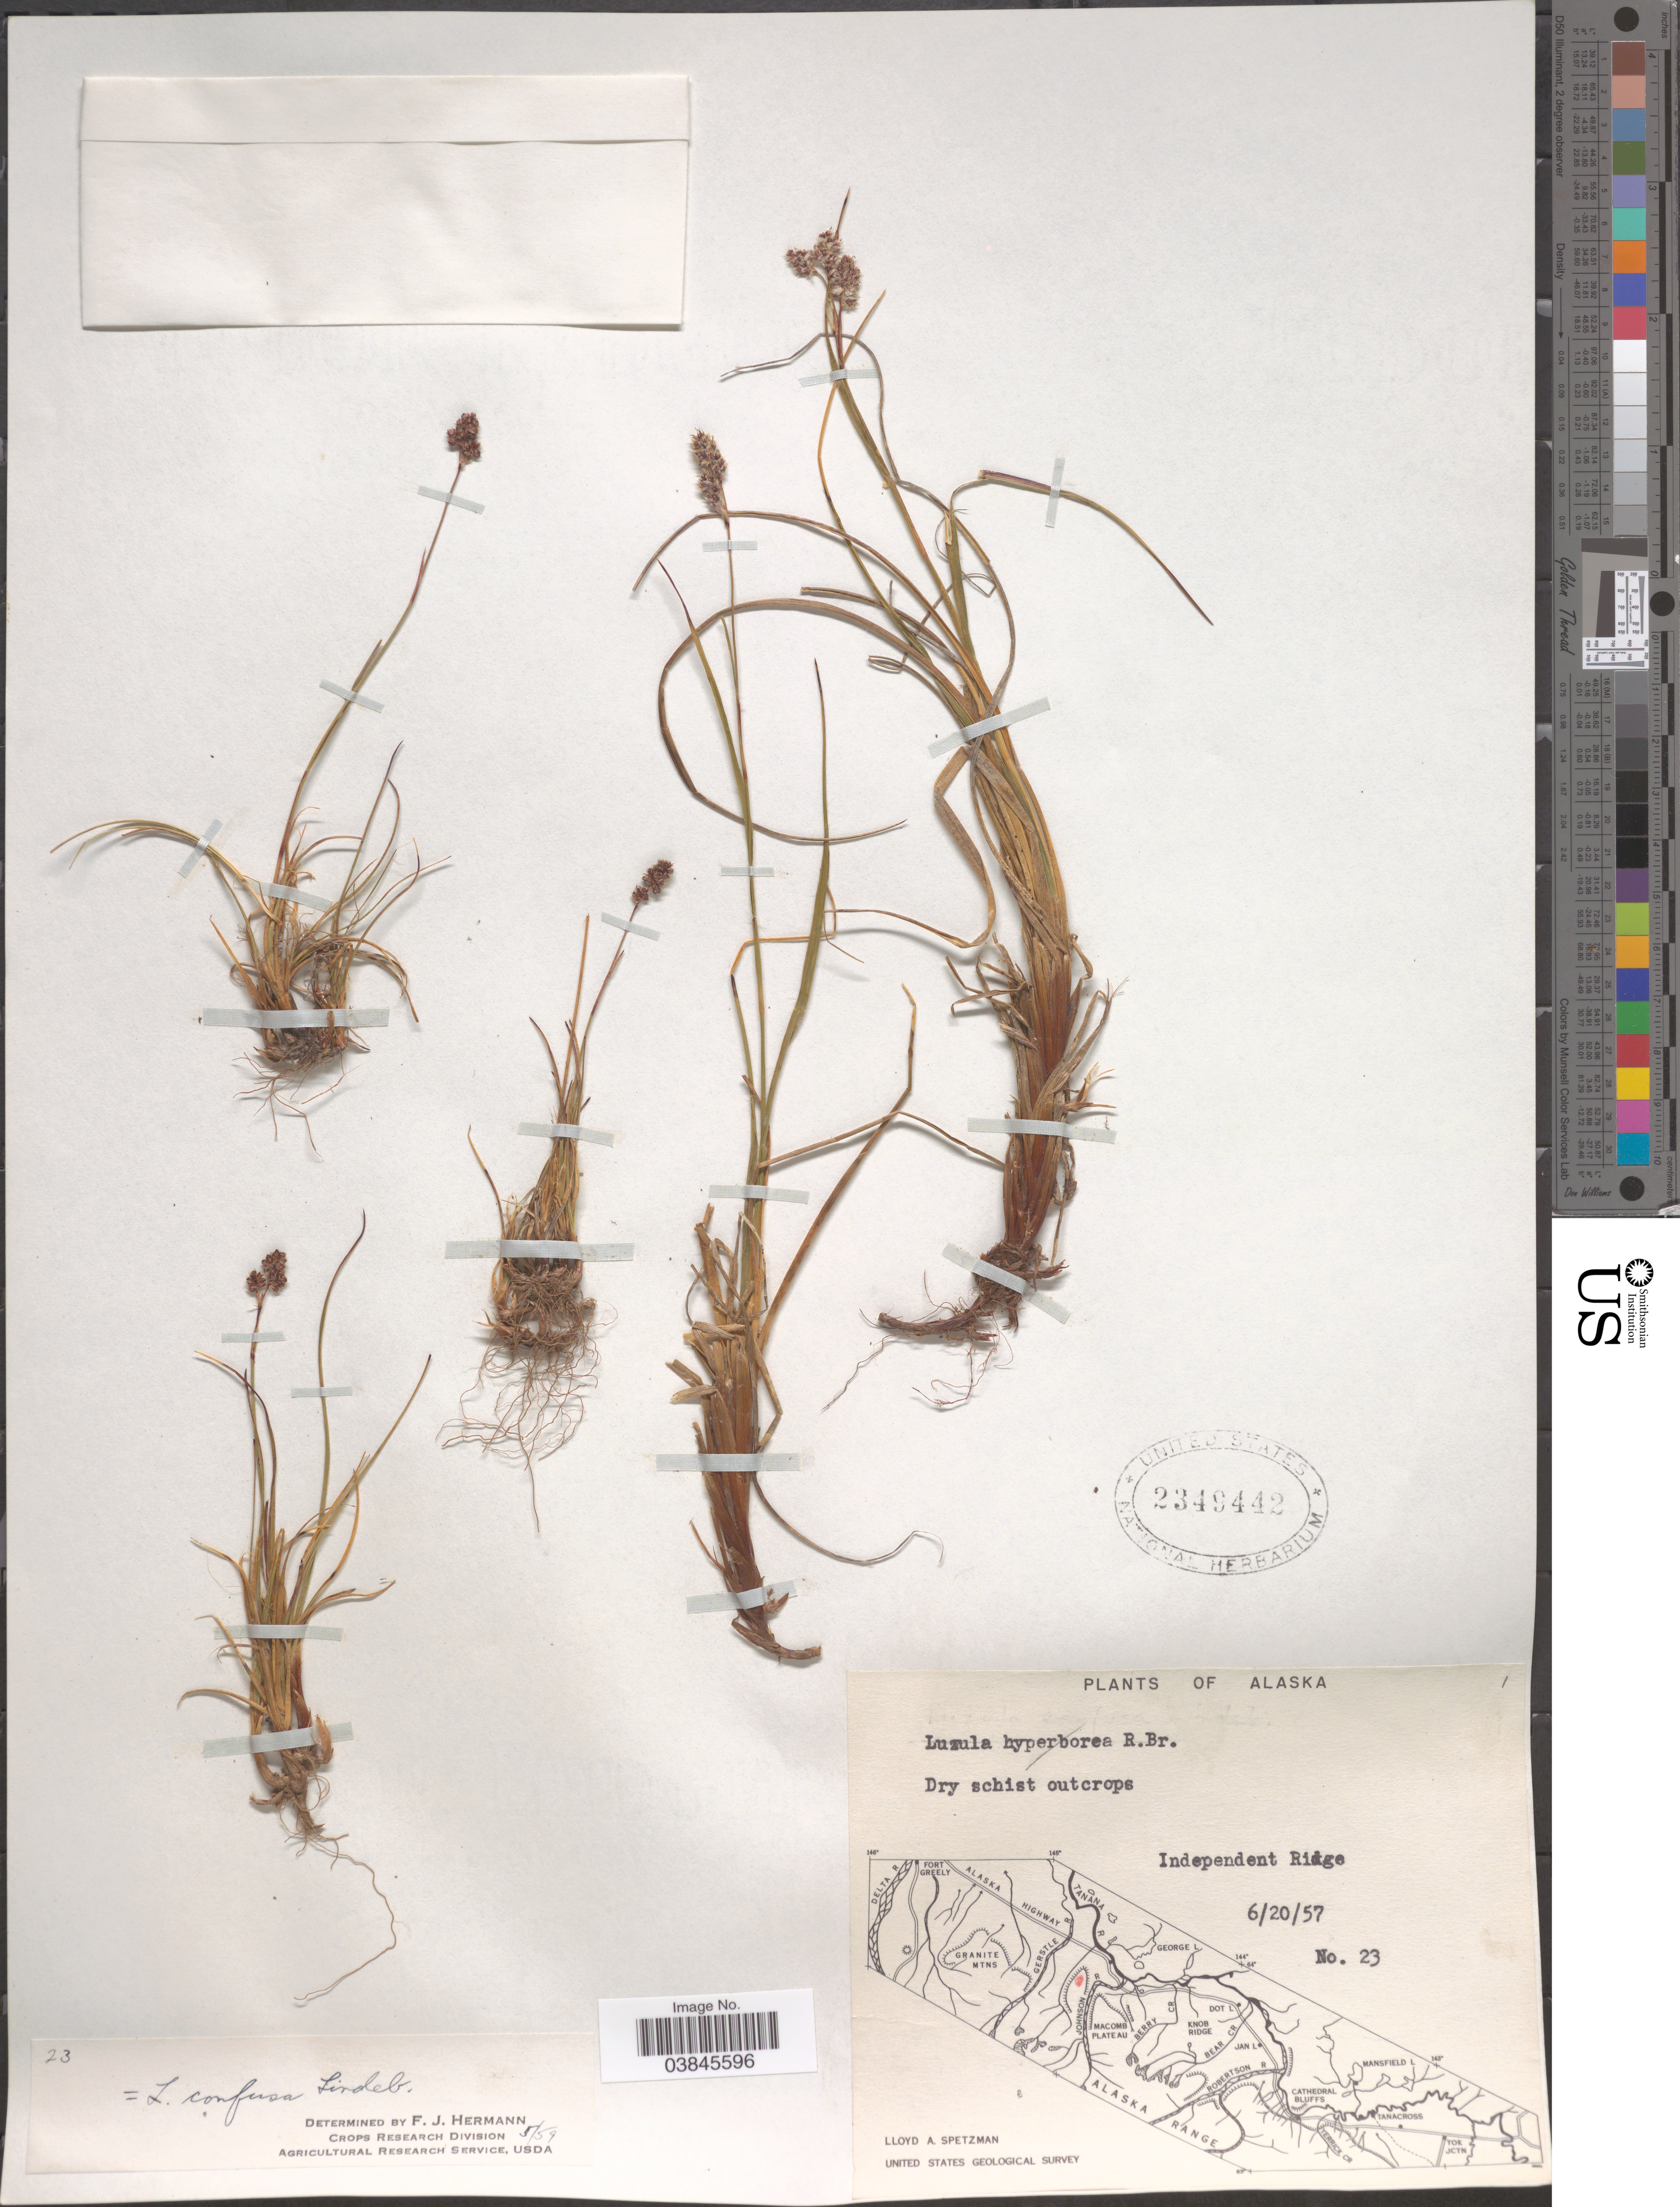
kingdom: Plantae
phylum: Tracheophyta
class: Liliopsida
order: Poales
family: Juncaceae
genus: Luzula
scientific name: Luzula confusa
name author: Lindeb.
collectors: L. Spetzman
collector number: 23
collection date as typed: Transcribed d/m/y: 20/6/57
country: United States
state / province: Alaska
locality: Dry schist outcrops. Independent Ridge.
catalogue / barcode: US 2349442